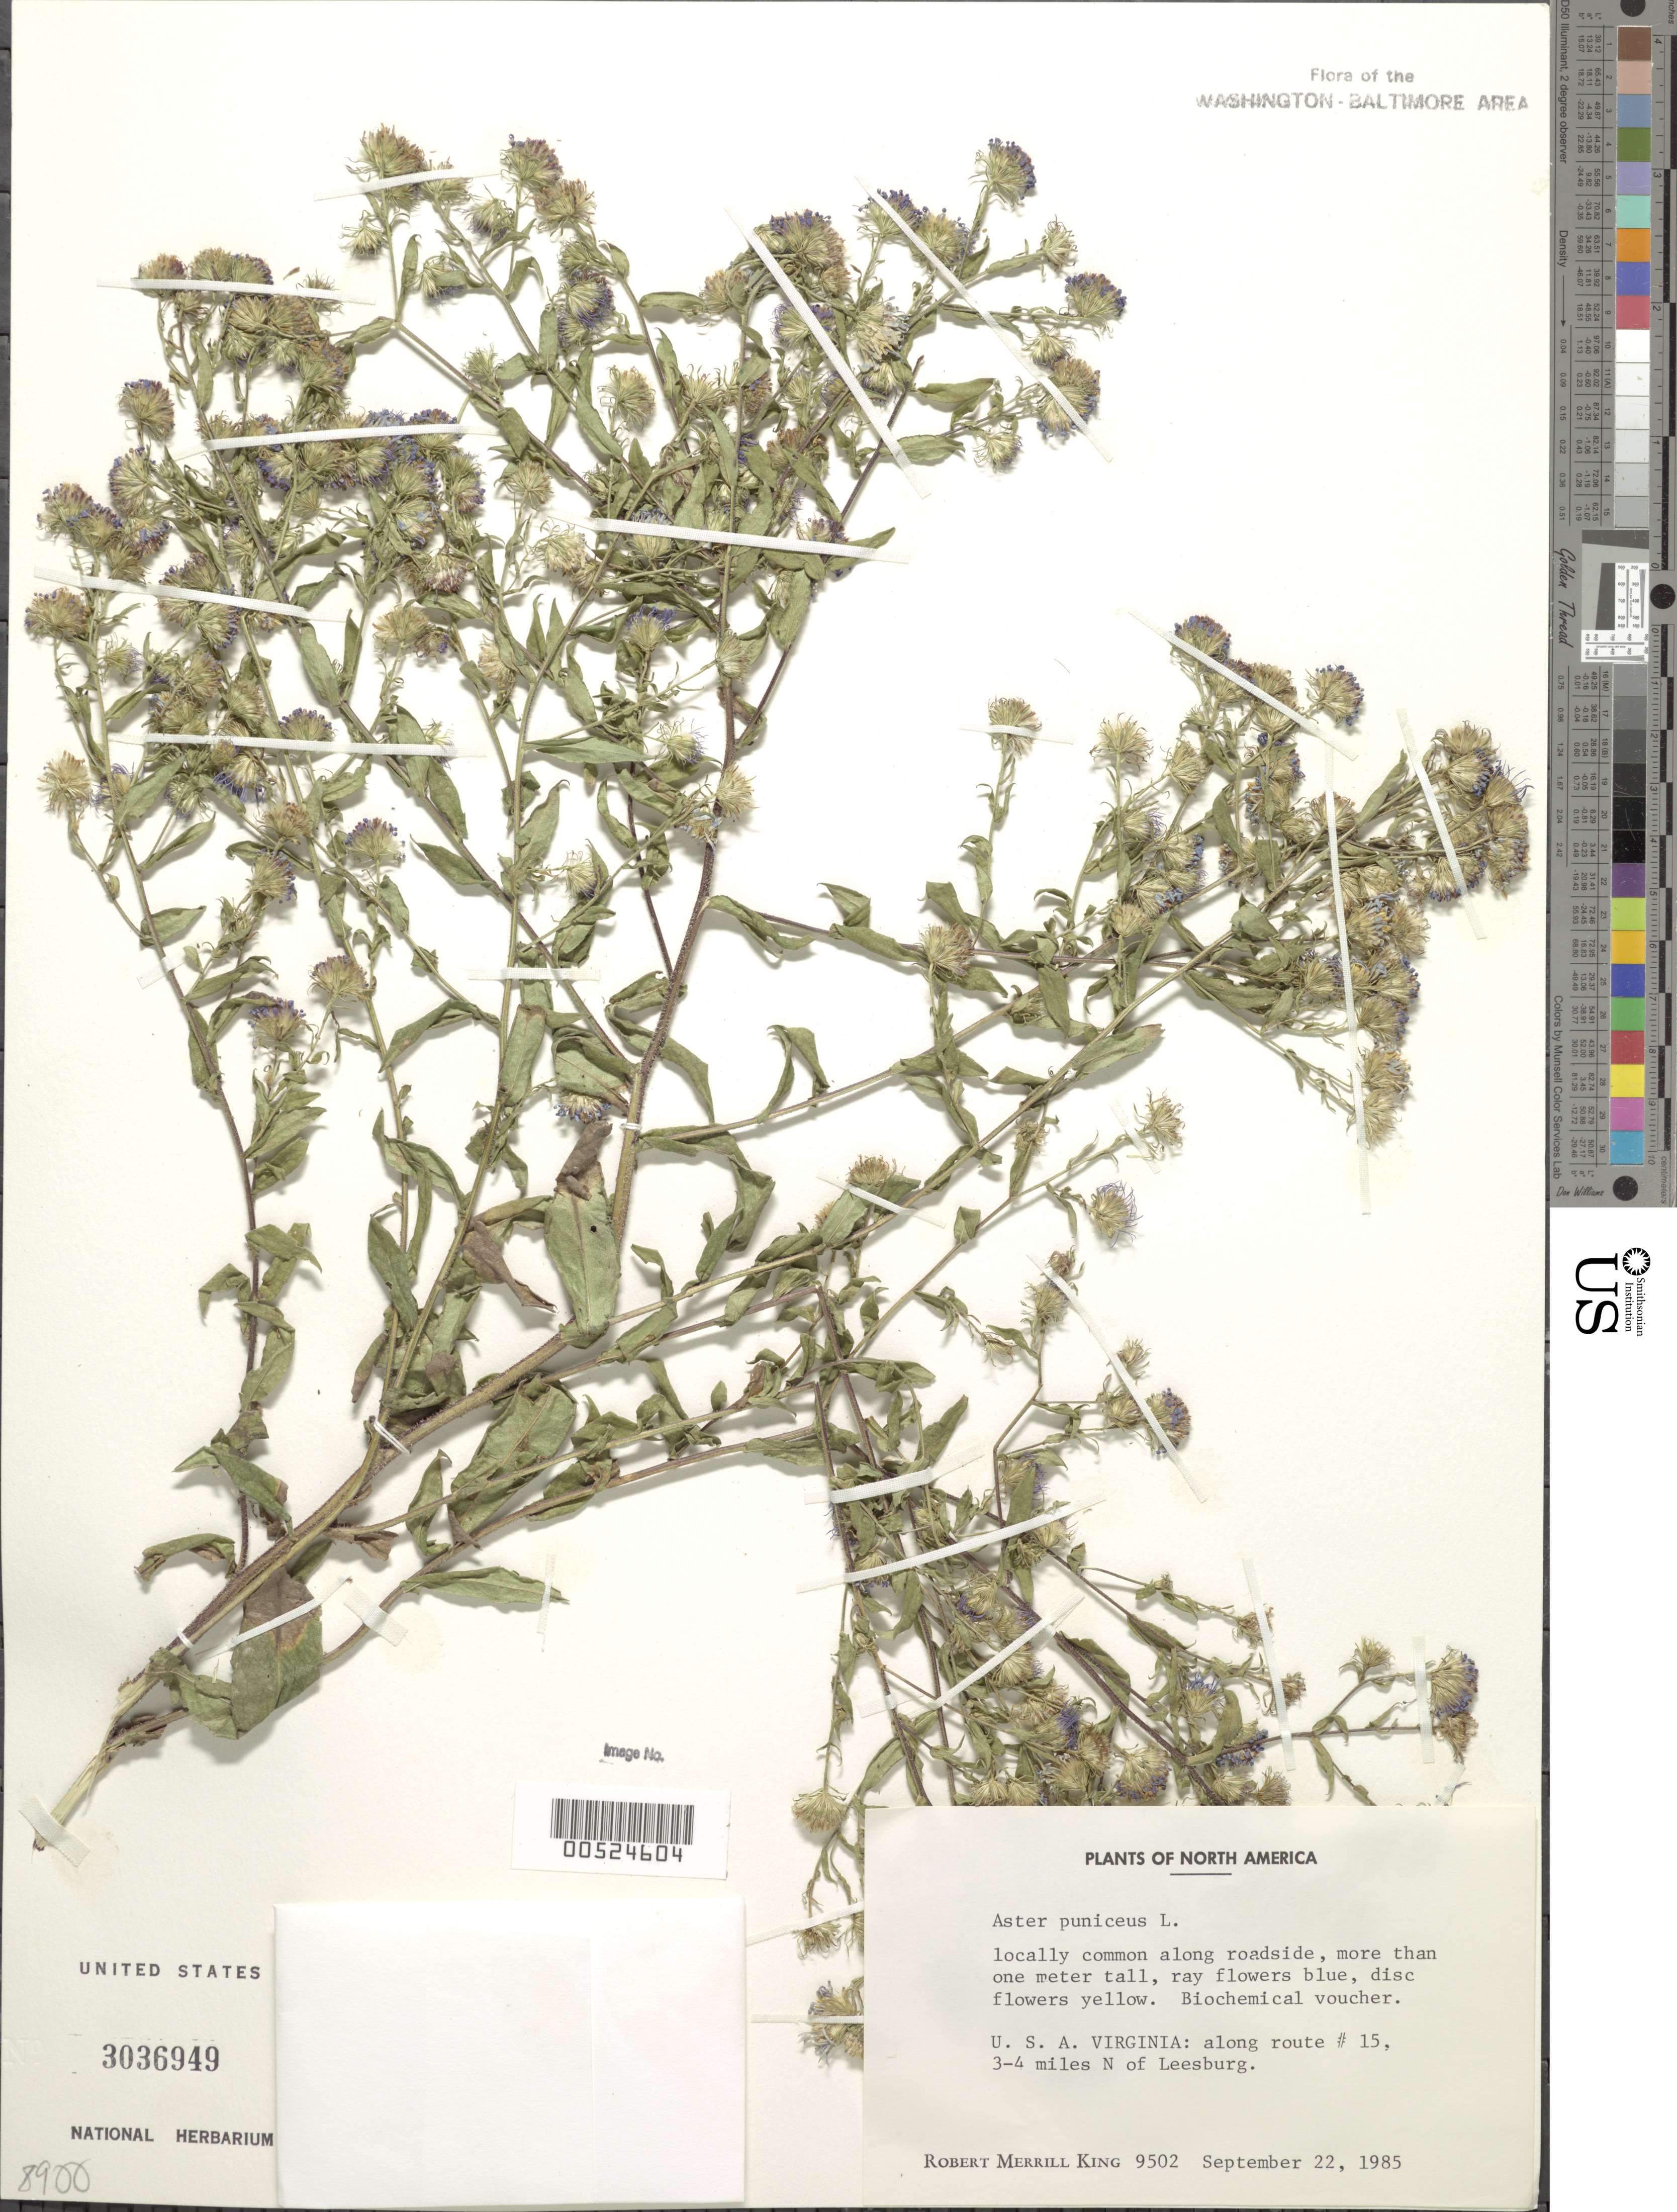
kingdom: Plantae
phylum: Tracheophyta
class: Magnoliopsida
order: Asterales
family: Asteraceae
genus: Symphyotrichum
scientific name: Symphyotrichum puniceum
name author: (L.) Á. Löve & D. Löve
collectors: R. M. King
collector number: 9502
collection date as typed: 22 Sep 1985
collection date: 1985-09-22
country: United States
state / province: Virginia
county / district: Loudoun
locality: Leesburg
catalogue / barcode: US 3036949